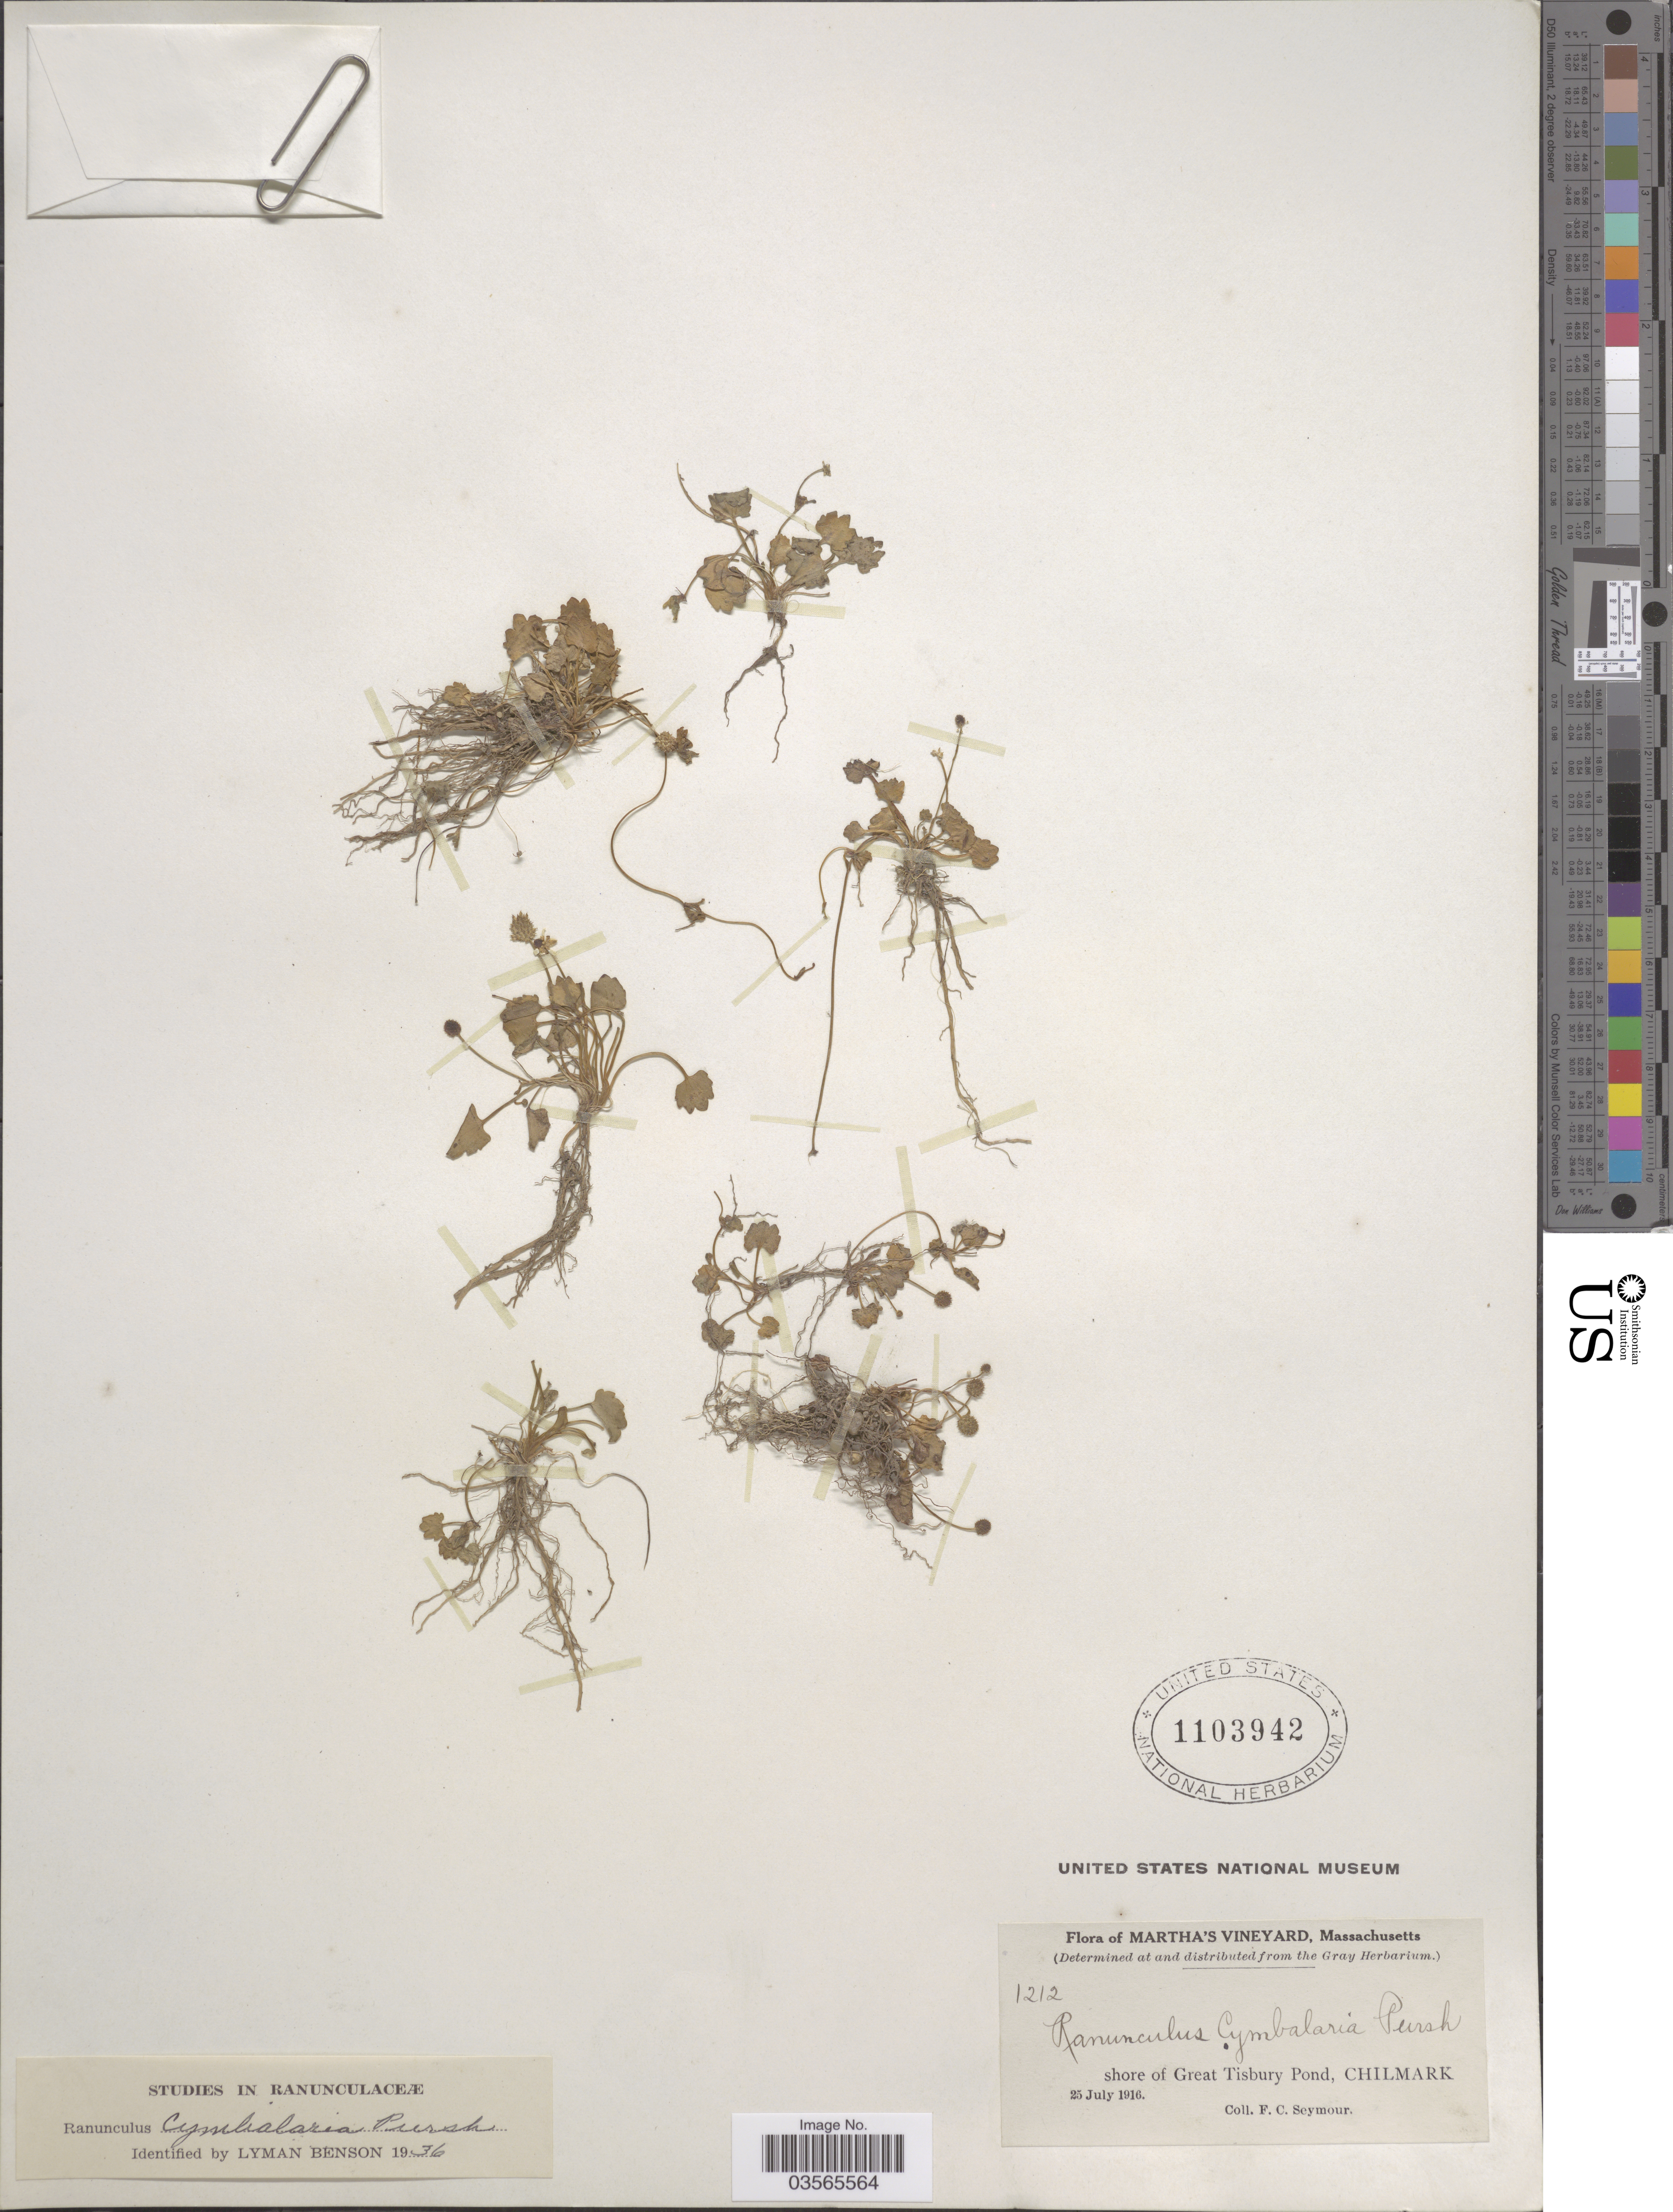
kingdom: Plantae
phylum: Tracheophyta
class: Magnoliopsida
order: Ranunculales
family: Ranunculaceae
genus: Halerpestes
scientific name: Halerpestes cymbalaria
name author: (Pursh) Greene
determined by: Strong, M. T., (US), Smithsonian Institution - National Museum of Natural History (UNITED STATES)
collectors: F. C. Seymour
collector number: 1212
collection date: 1916-07-25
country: United States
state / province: Massachusetts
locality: Martha's Vineyard. Shore of Great Tisbury Pond, Chilmark.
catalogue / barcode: US 1103942